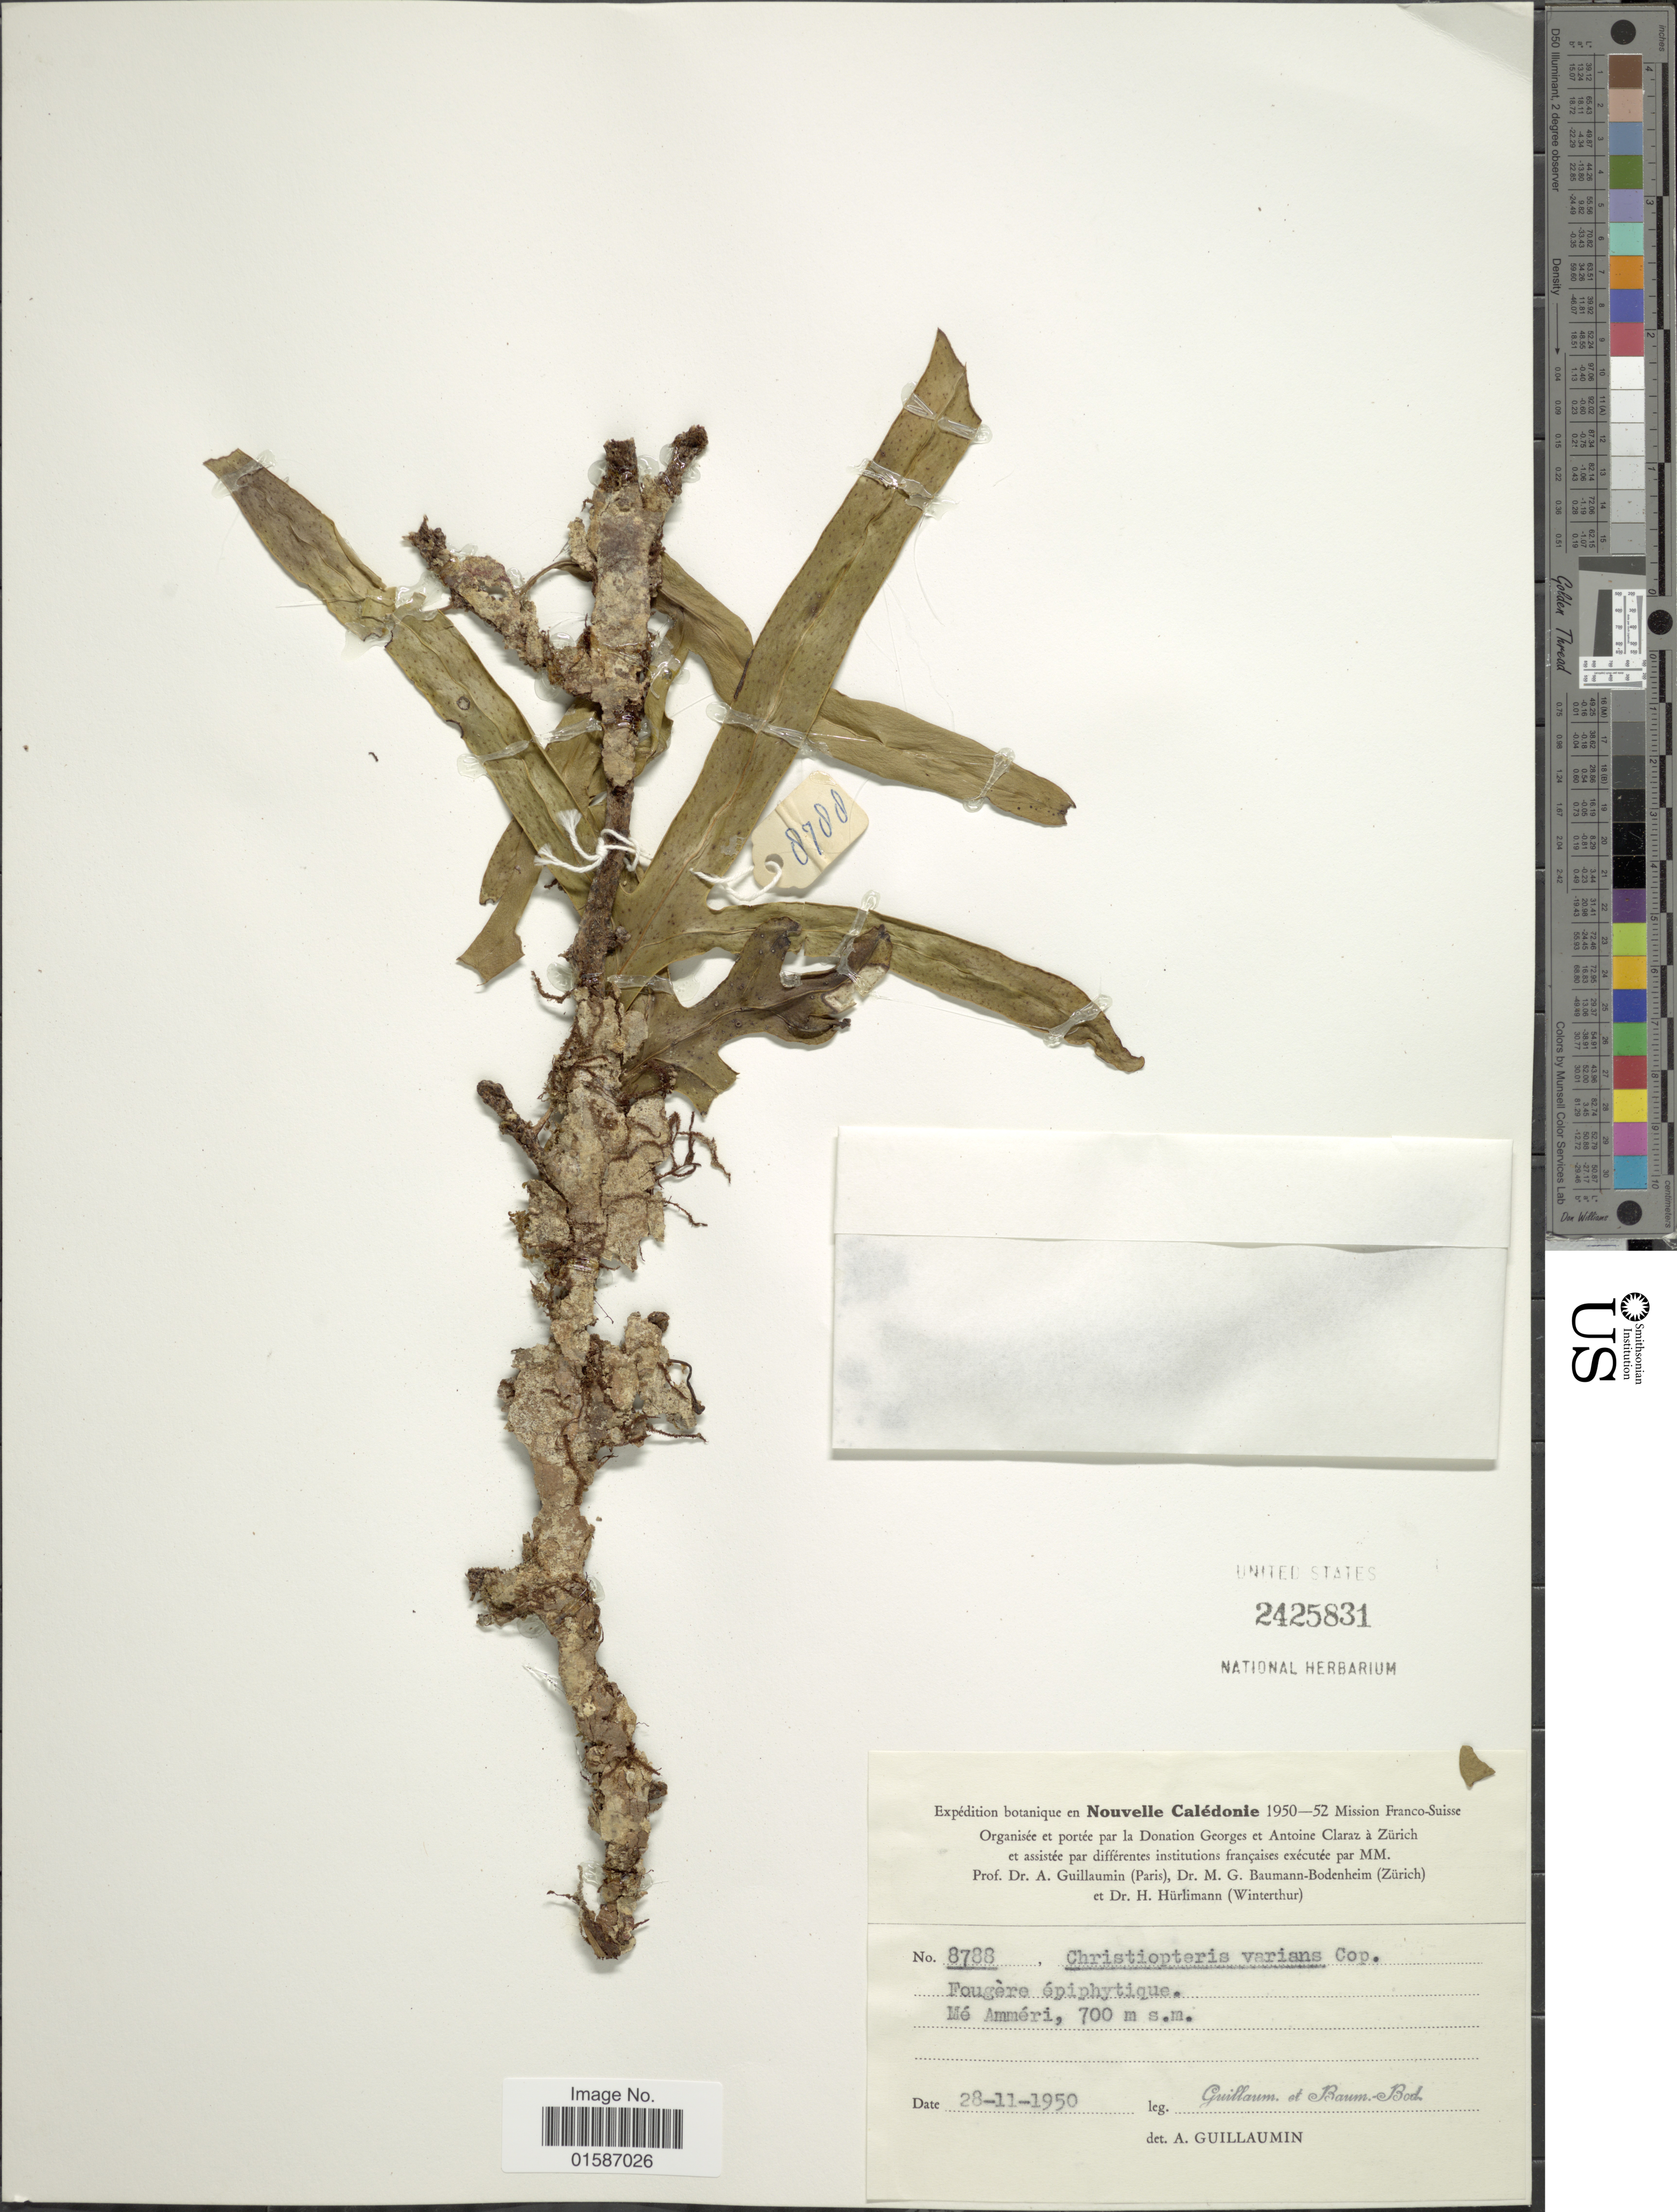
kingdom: Plantae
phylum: Tracheophyta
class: Polypodiopsida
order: Polypodiales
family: Polypodiaceae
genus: Microsorum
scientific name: Microsorum varians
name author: (Mett.) Hennipman & Hett.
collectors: A. Guillaumin & M. G. Baumann-Bodenheim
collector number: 8788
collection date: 1950-11-28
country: New Caledonia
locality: Mé Amméri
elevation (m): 700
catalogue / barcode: US 2425831